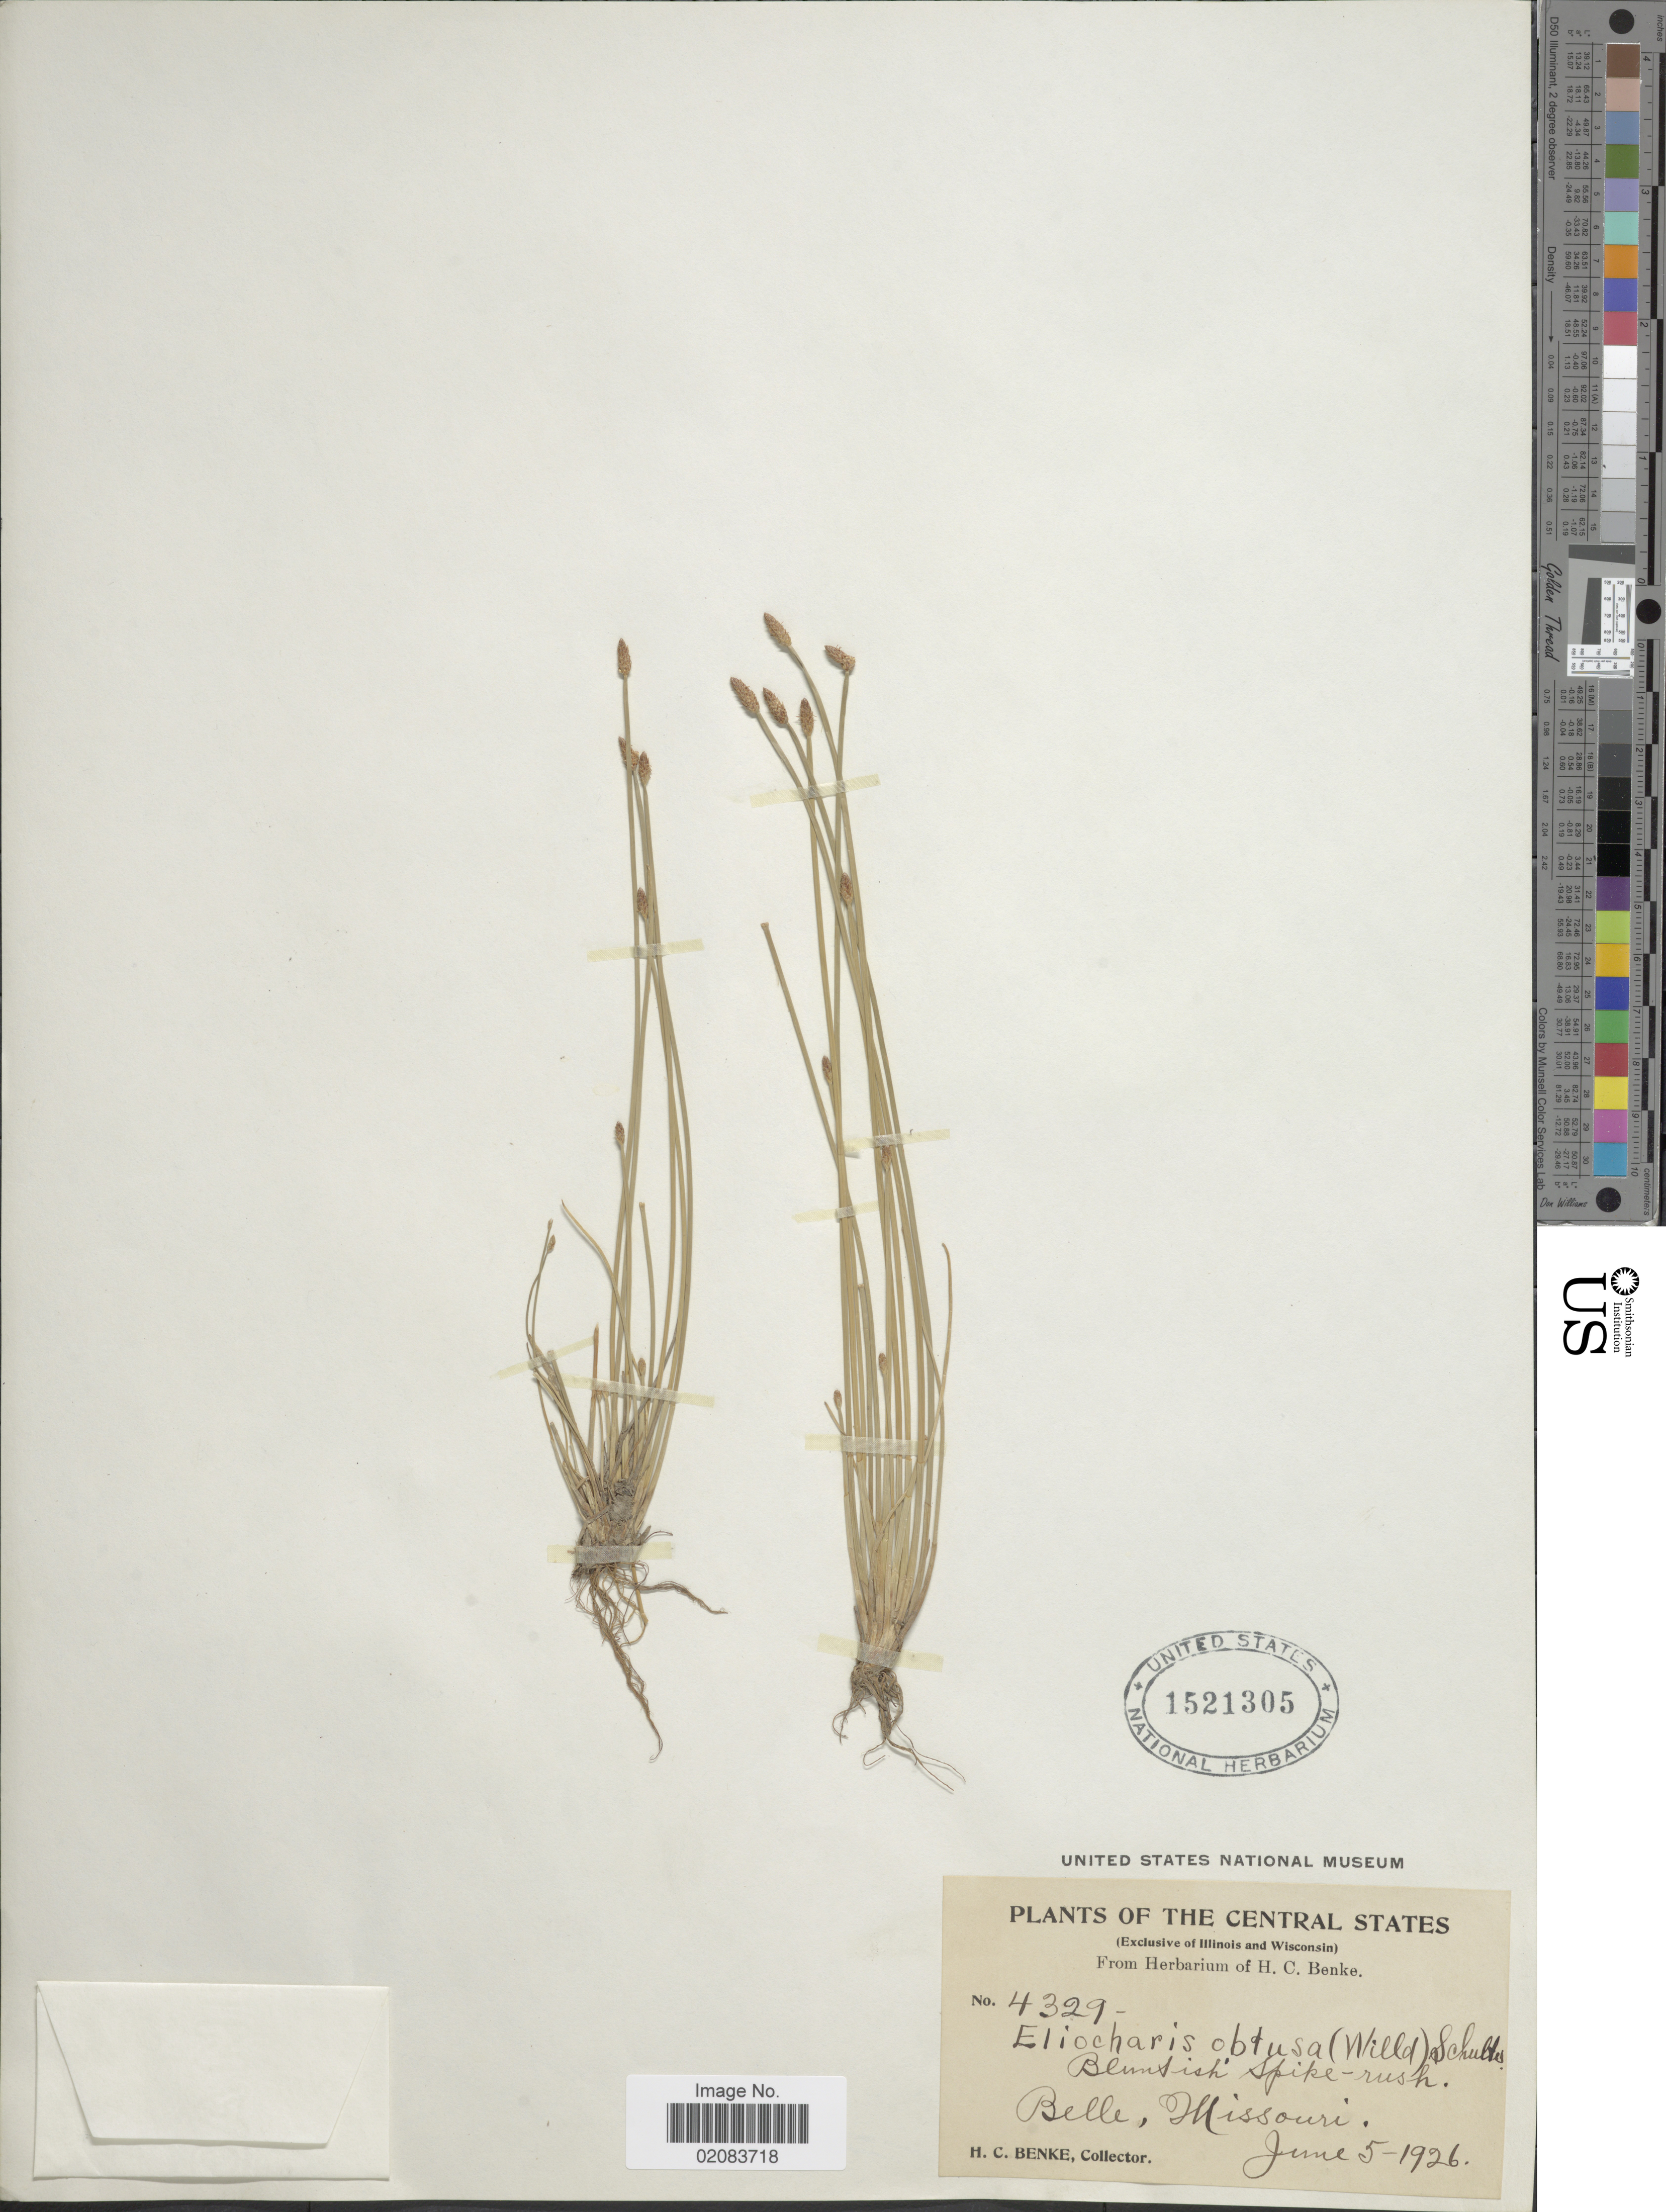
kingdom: Plantae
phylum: Tracheophyta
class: Liliopsida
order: Poales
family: Cyperaceae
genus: Eleocharis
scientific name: Eleocharis obtusa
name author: (Willd.) Schult.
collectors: H. Benke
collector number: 4329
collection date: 1926-06-05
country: United States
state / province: Missouri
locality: Belle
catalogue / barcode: US 1521305